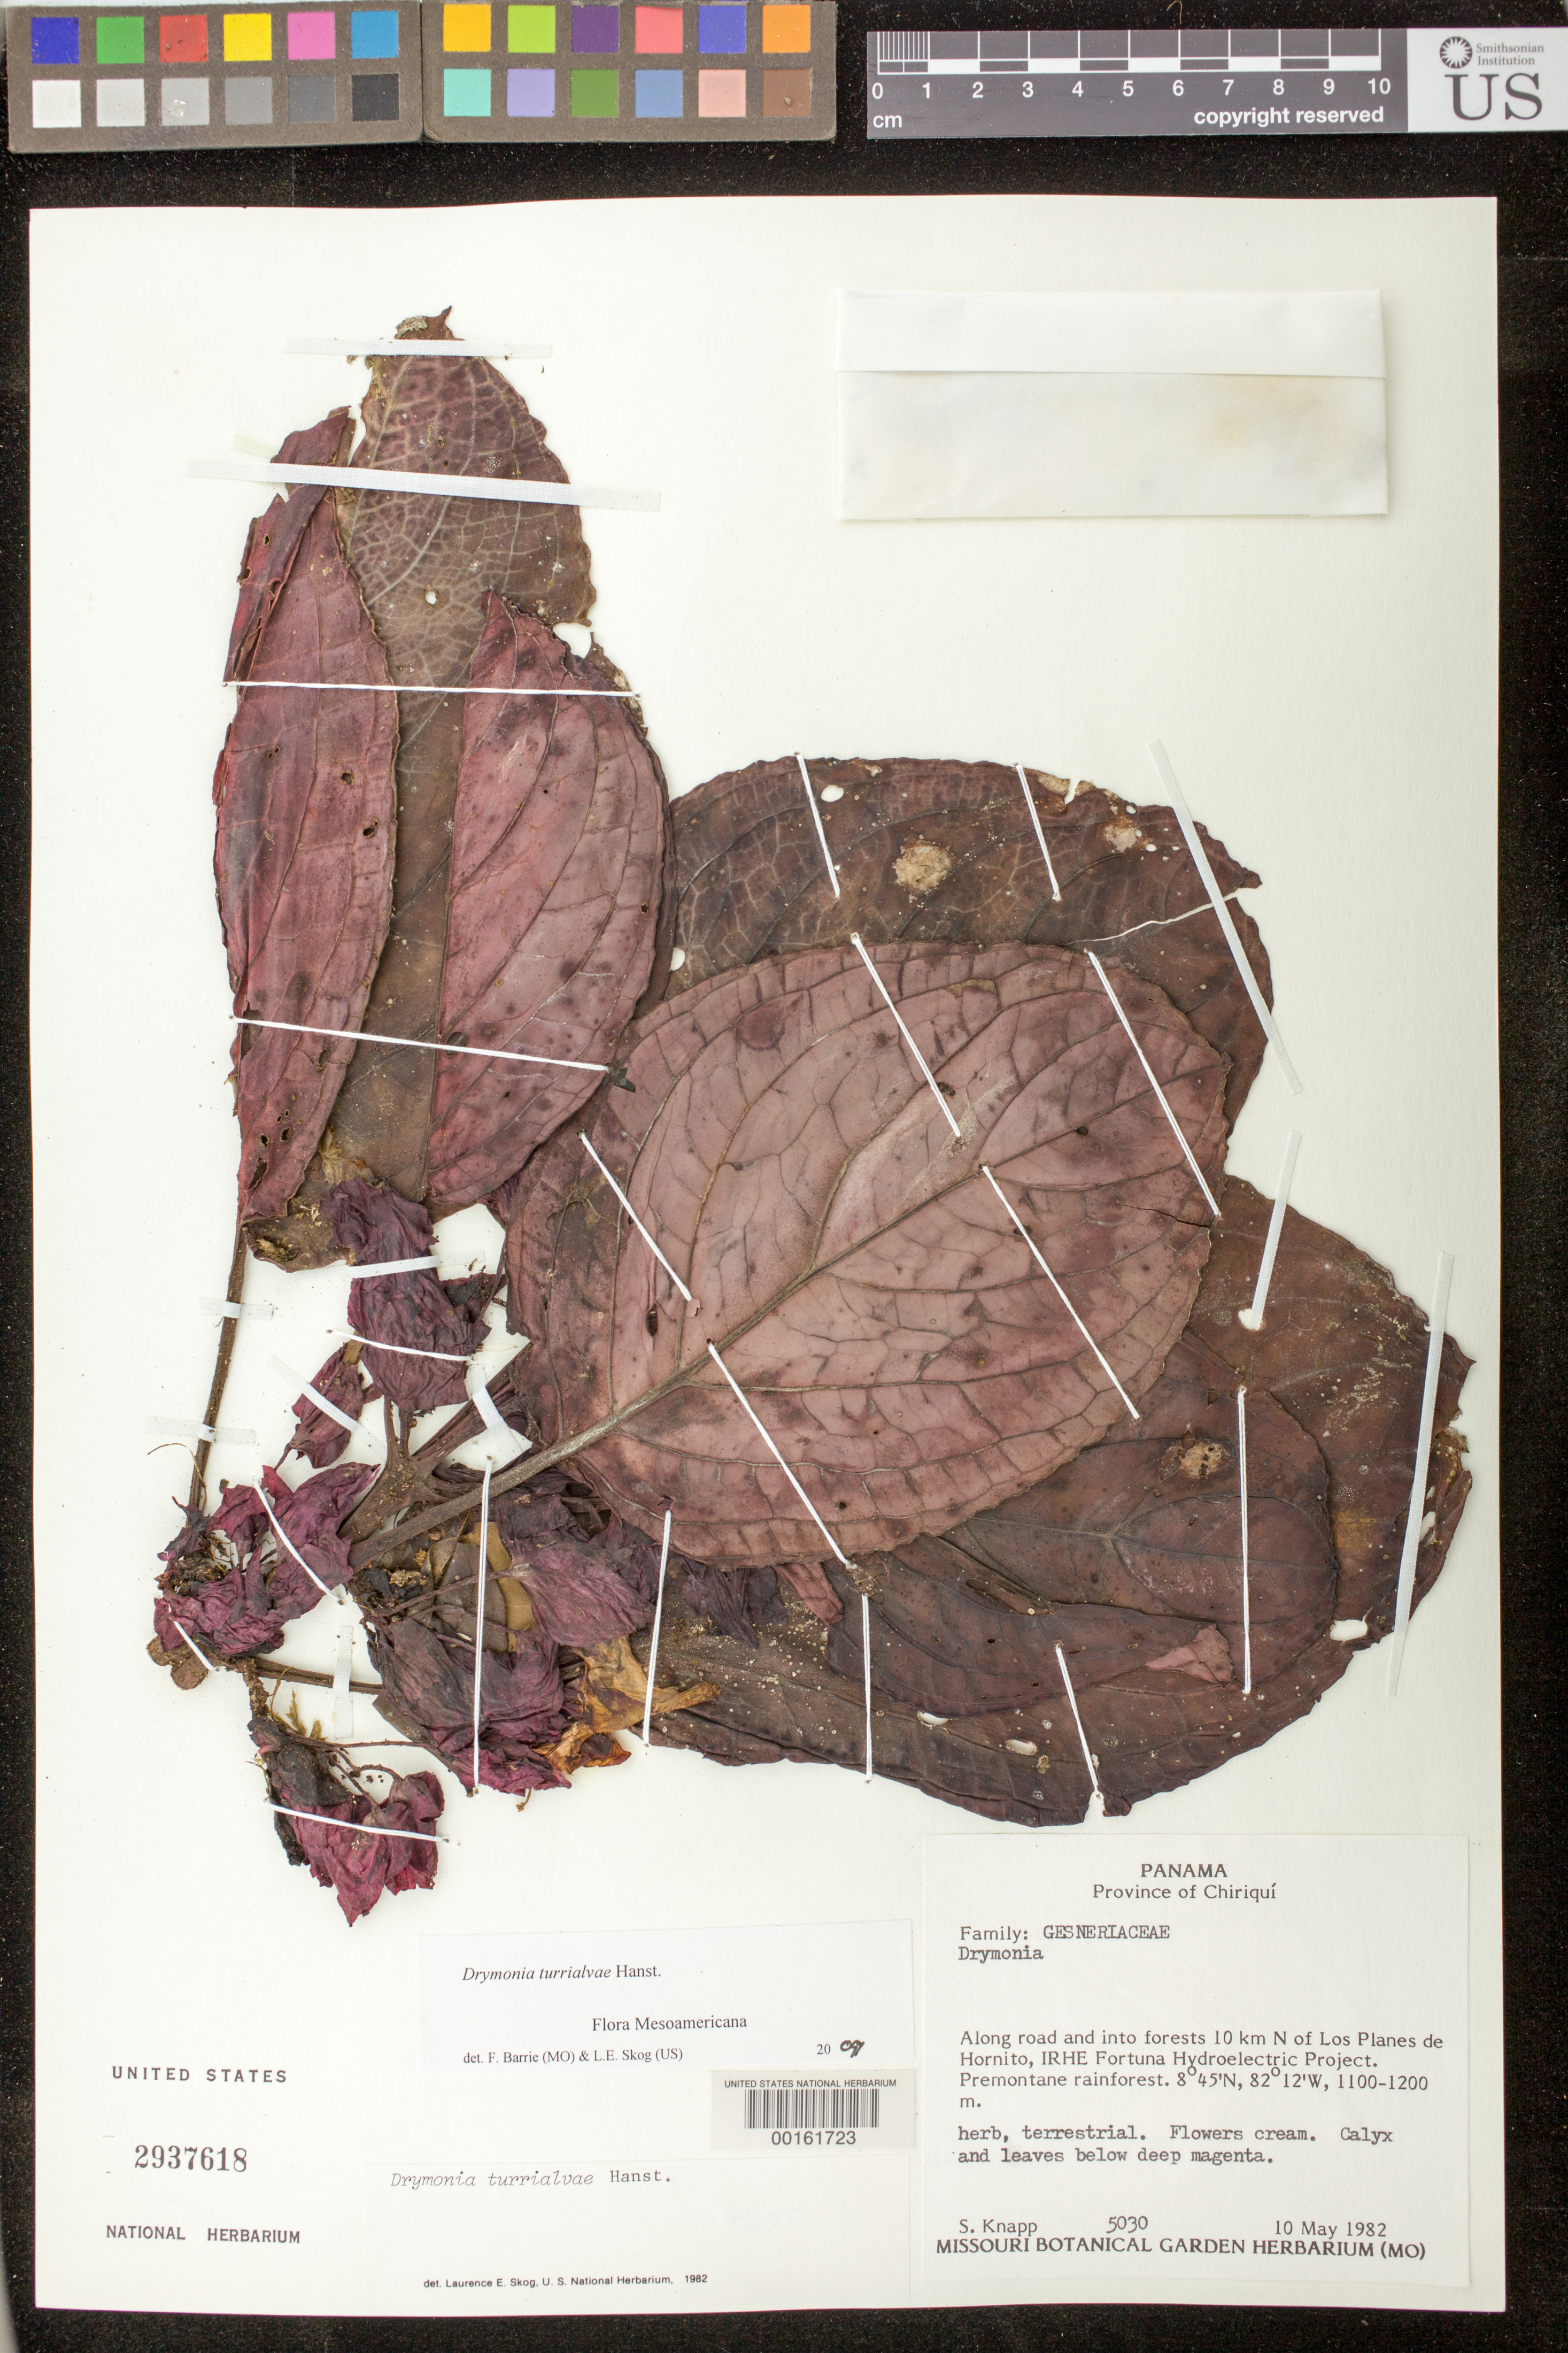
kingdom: Plantae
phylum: Tracheophyta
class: Magnoliopsida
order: Lamiales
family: Gesneriaceae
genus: Drymonia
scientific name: Drymonia turrialvae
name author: Hanst.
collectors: S. Knapp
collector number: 5030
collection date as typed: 10 May 1982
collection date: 1982-05-10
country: Panama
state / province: Chiriquí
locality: Along road and into forests 10 km N of Los Planes de Hornito, IRHE Fortuna Hydroelectric project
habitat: Premontane rainforest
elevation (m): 1100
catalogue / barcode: US 2937618